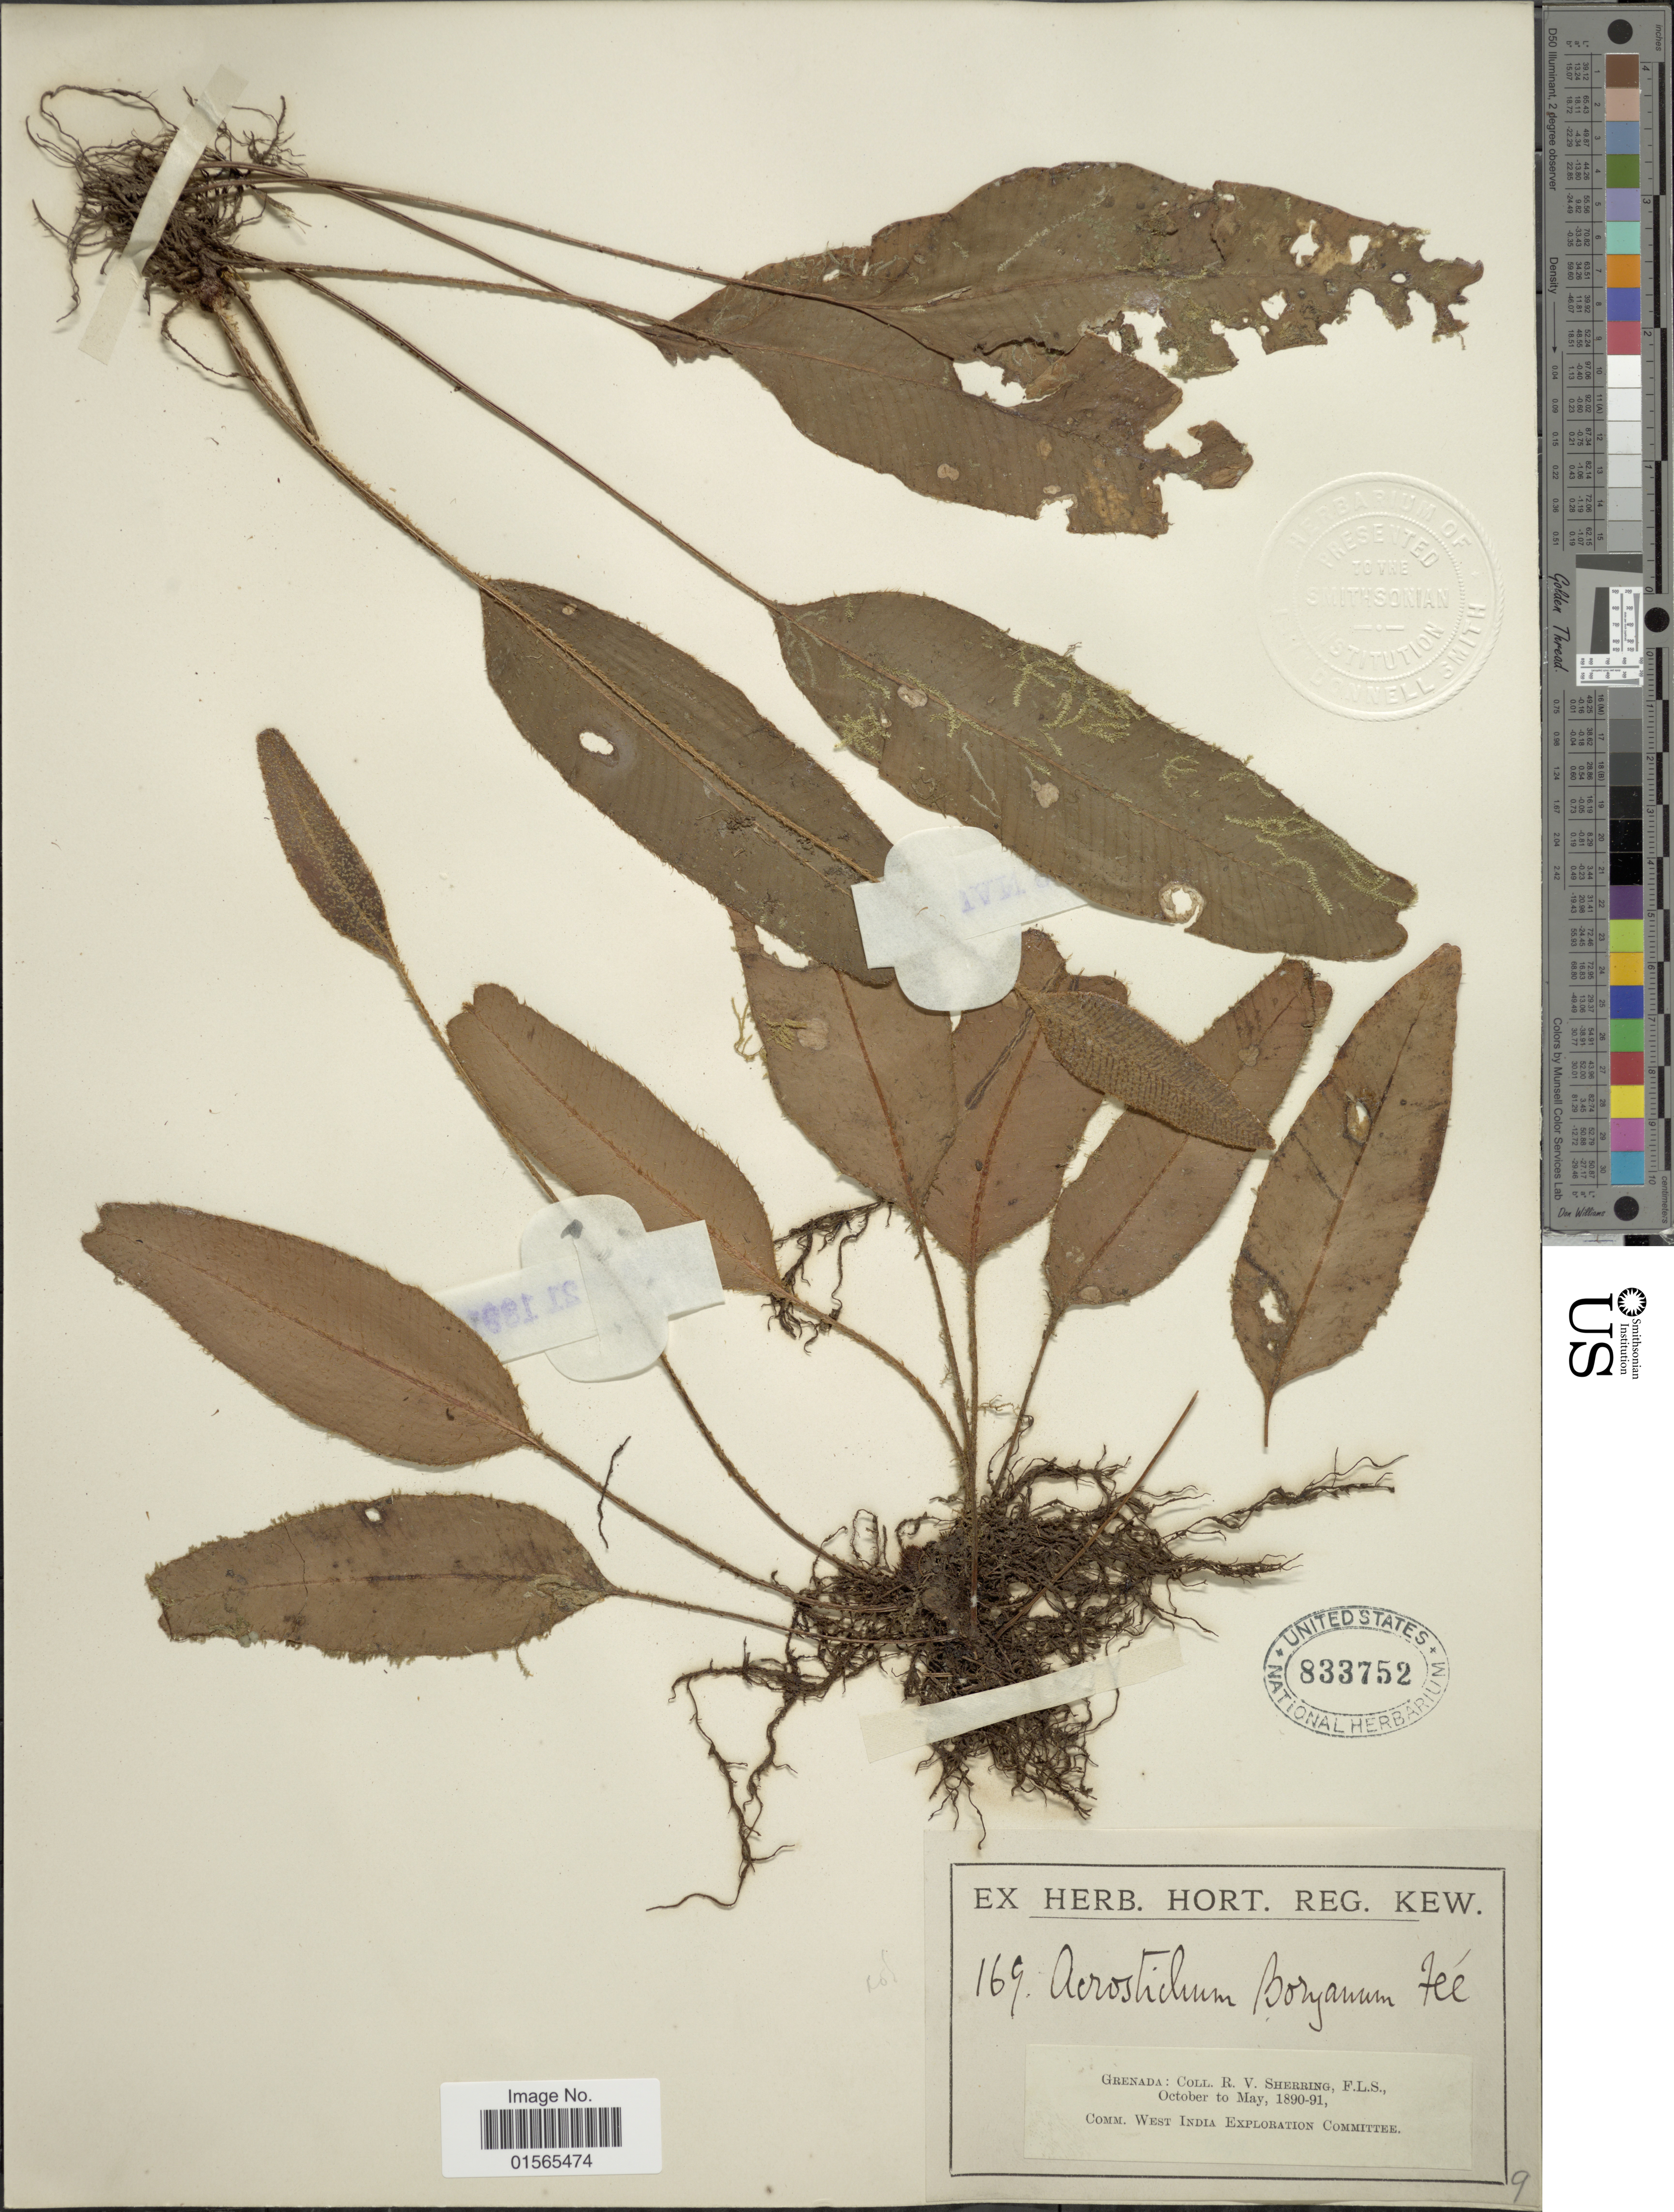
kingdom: Plantae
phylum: Tracheophyta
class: Polypodiopsida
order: Polypodiales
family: Dryopteridaceae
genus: Elaphoglossum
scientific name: Elaphoglossum hirtum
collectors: R. Sherring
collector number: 169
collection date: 1890-10/1891-05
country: Grenada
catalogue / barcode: US 833752